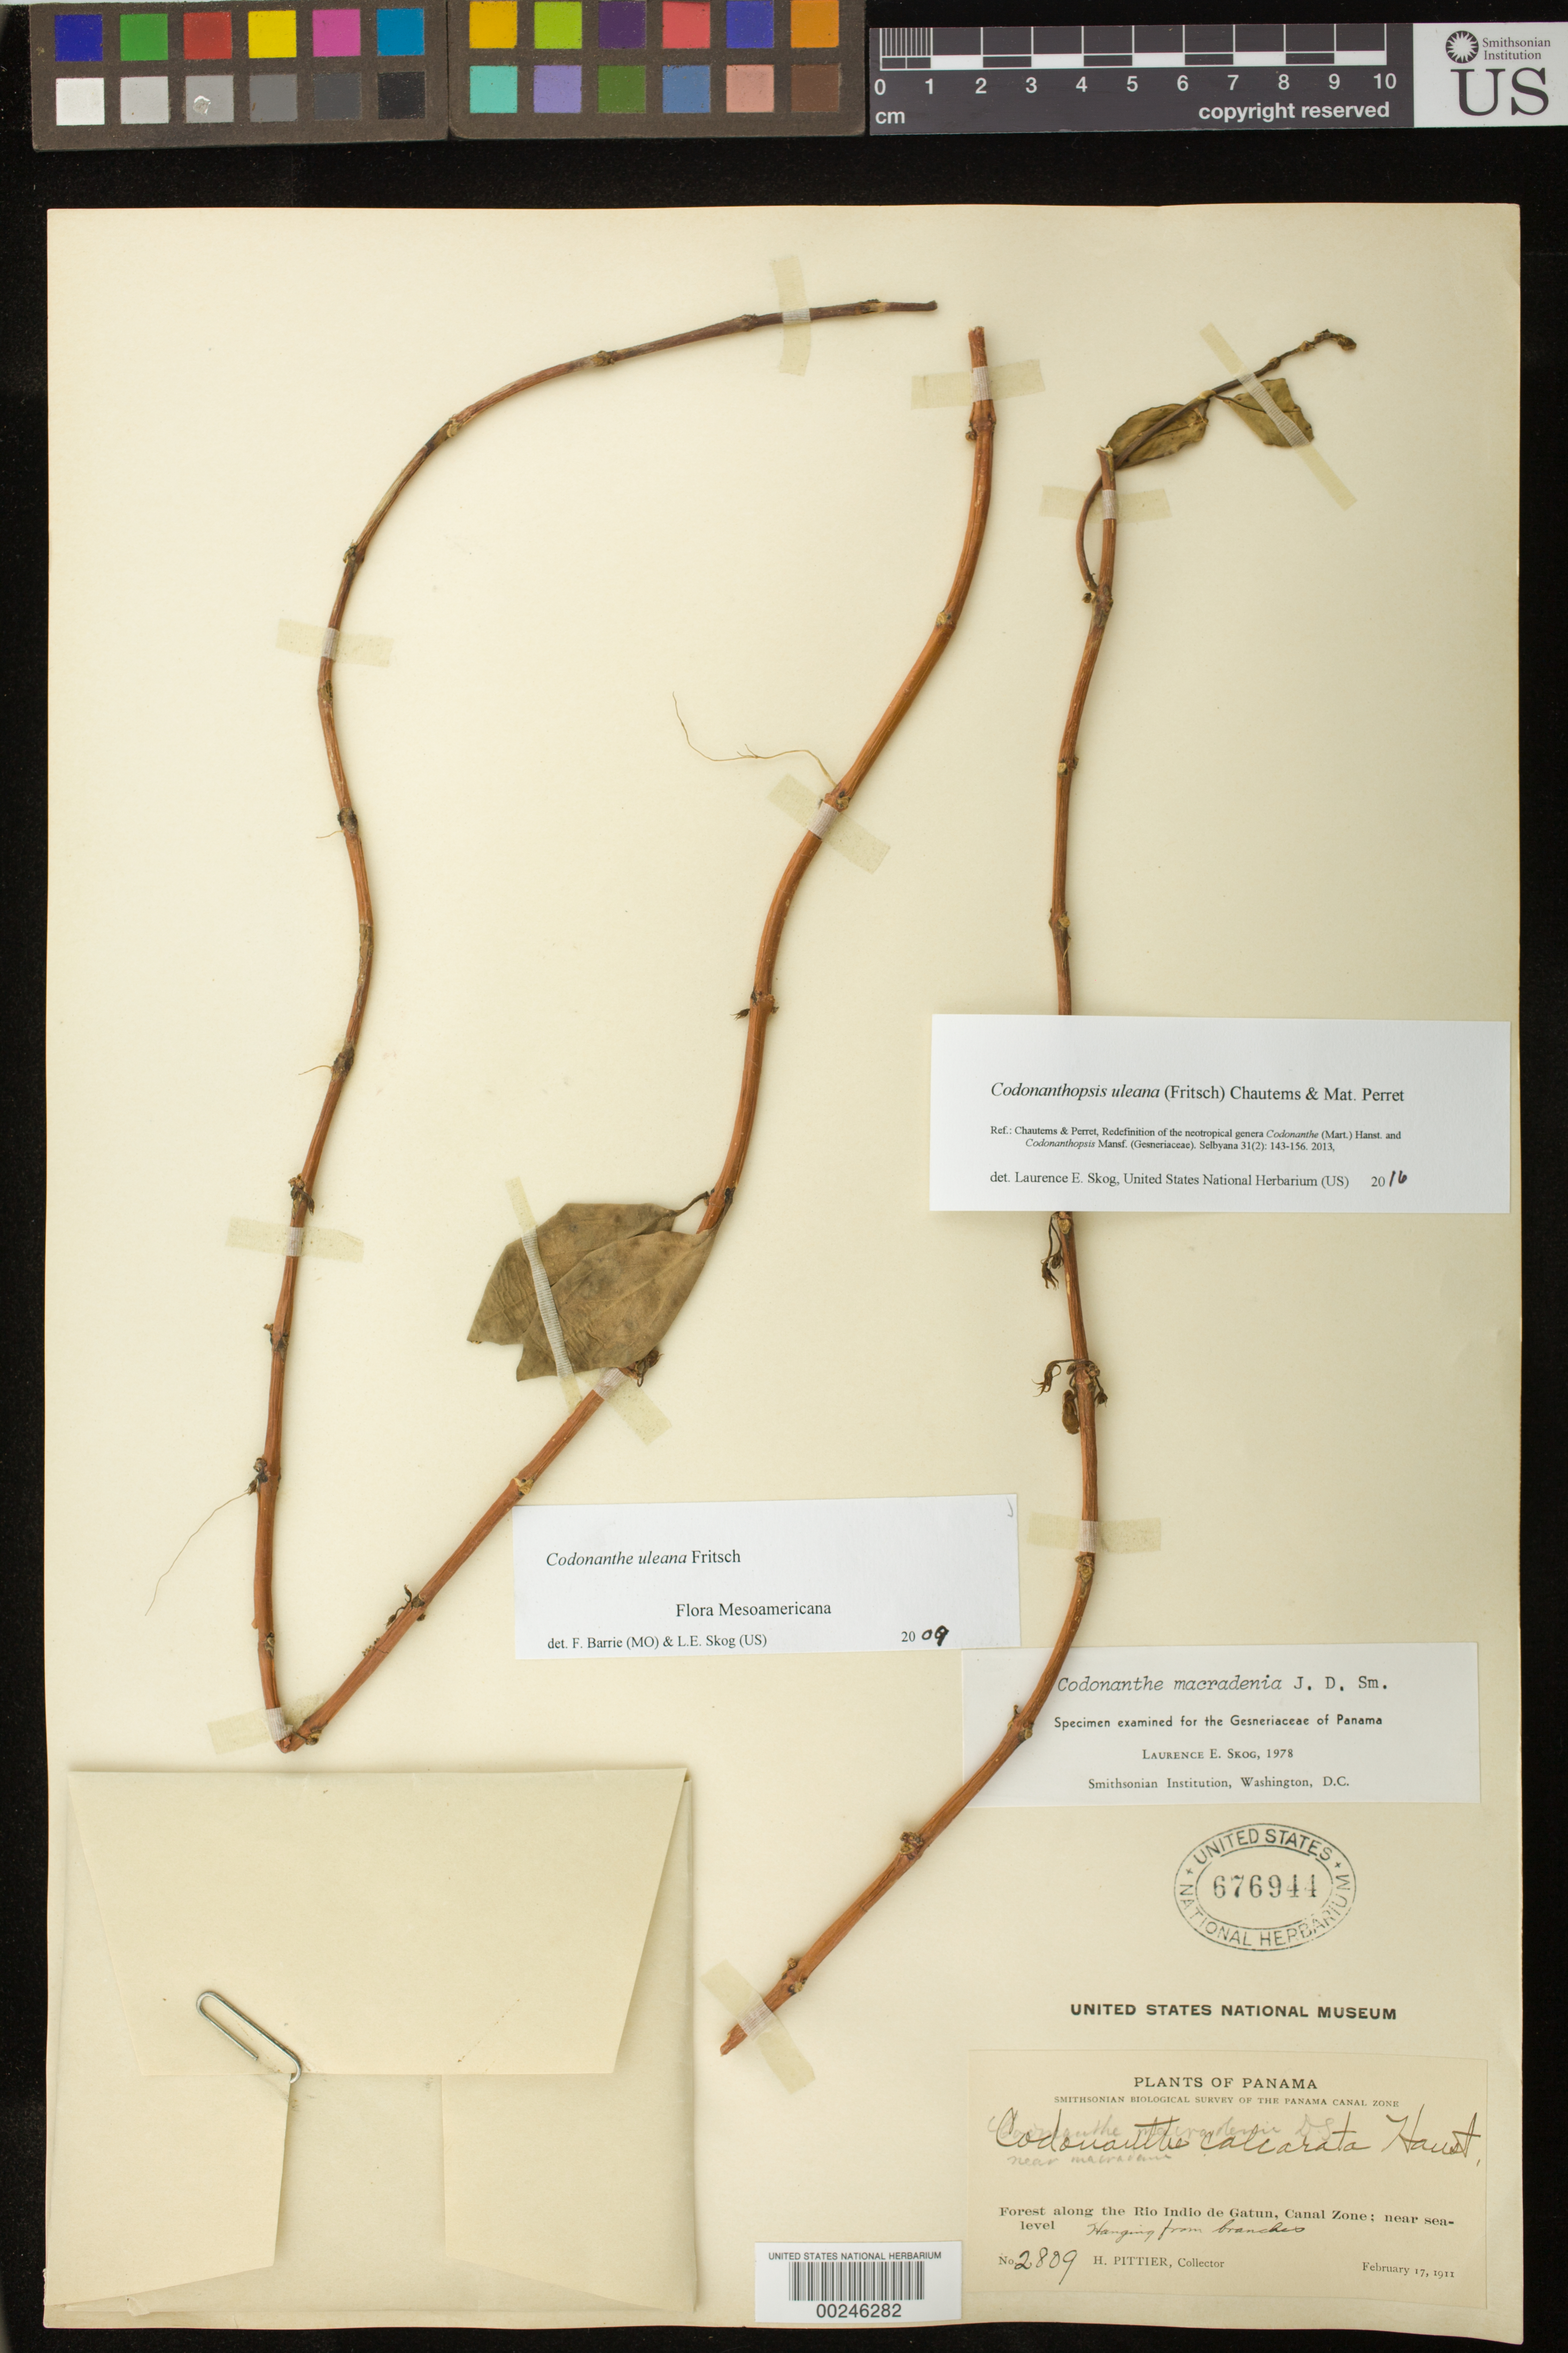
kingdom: Plantae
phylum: Tracheophyta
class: Magnoliopsida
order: Lamiales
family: Gesneriaceae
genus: Codonanthopsis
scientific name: Codonanthopsis uleana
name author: (Fritsch) Chautems & Mat.Perret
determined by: Skog, Laurence E.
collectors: H. F. Pittier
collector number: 2809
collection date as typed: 17 Feb 1911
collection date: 1911-02-17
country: Panama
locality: Forest along the Rio Indio de Gatun, Canal Zone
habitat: Forest, near sea level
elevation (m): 0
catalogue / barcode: US 676944